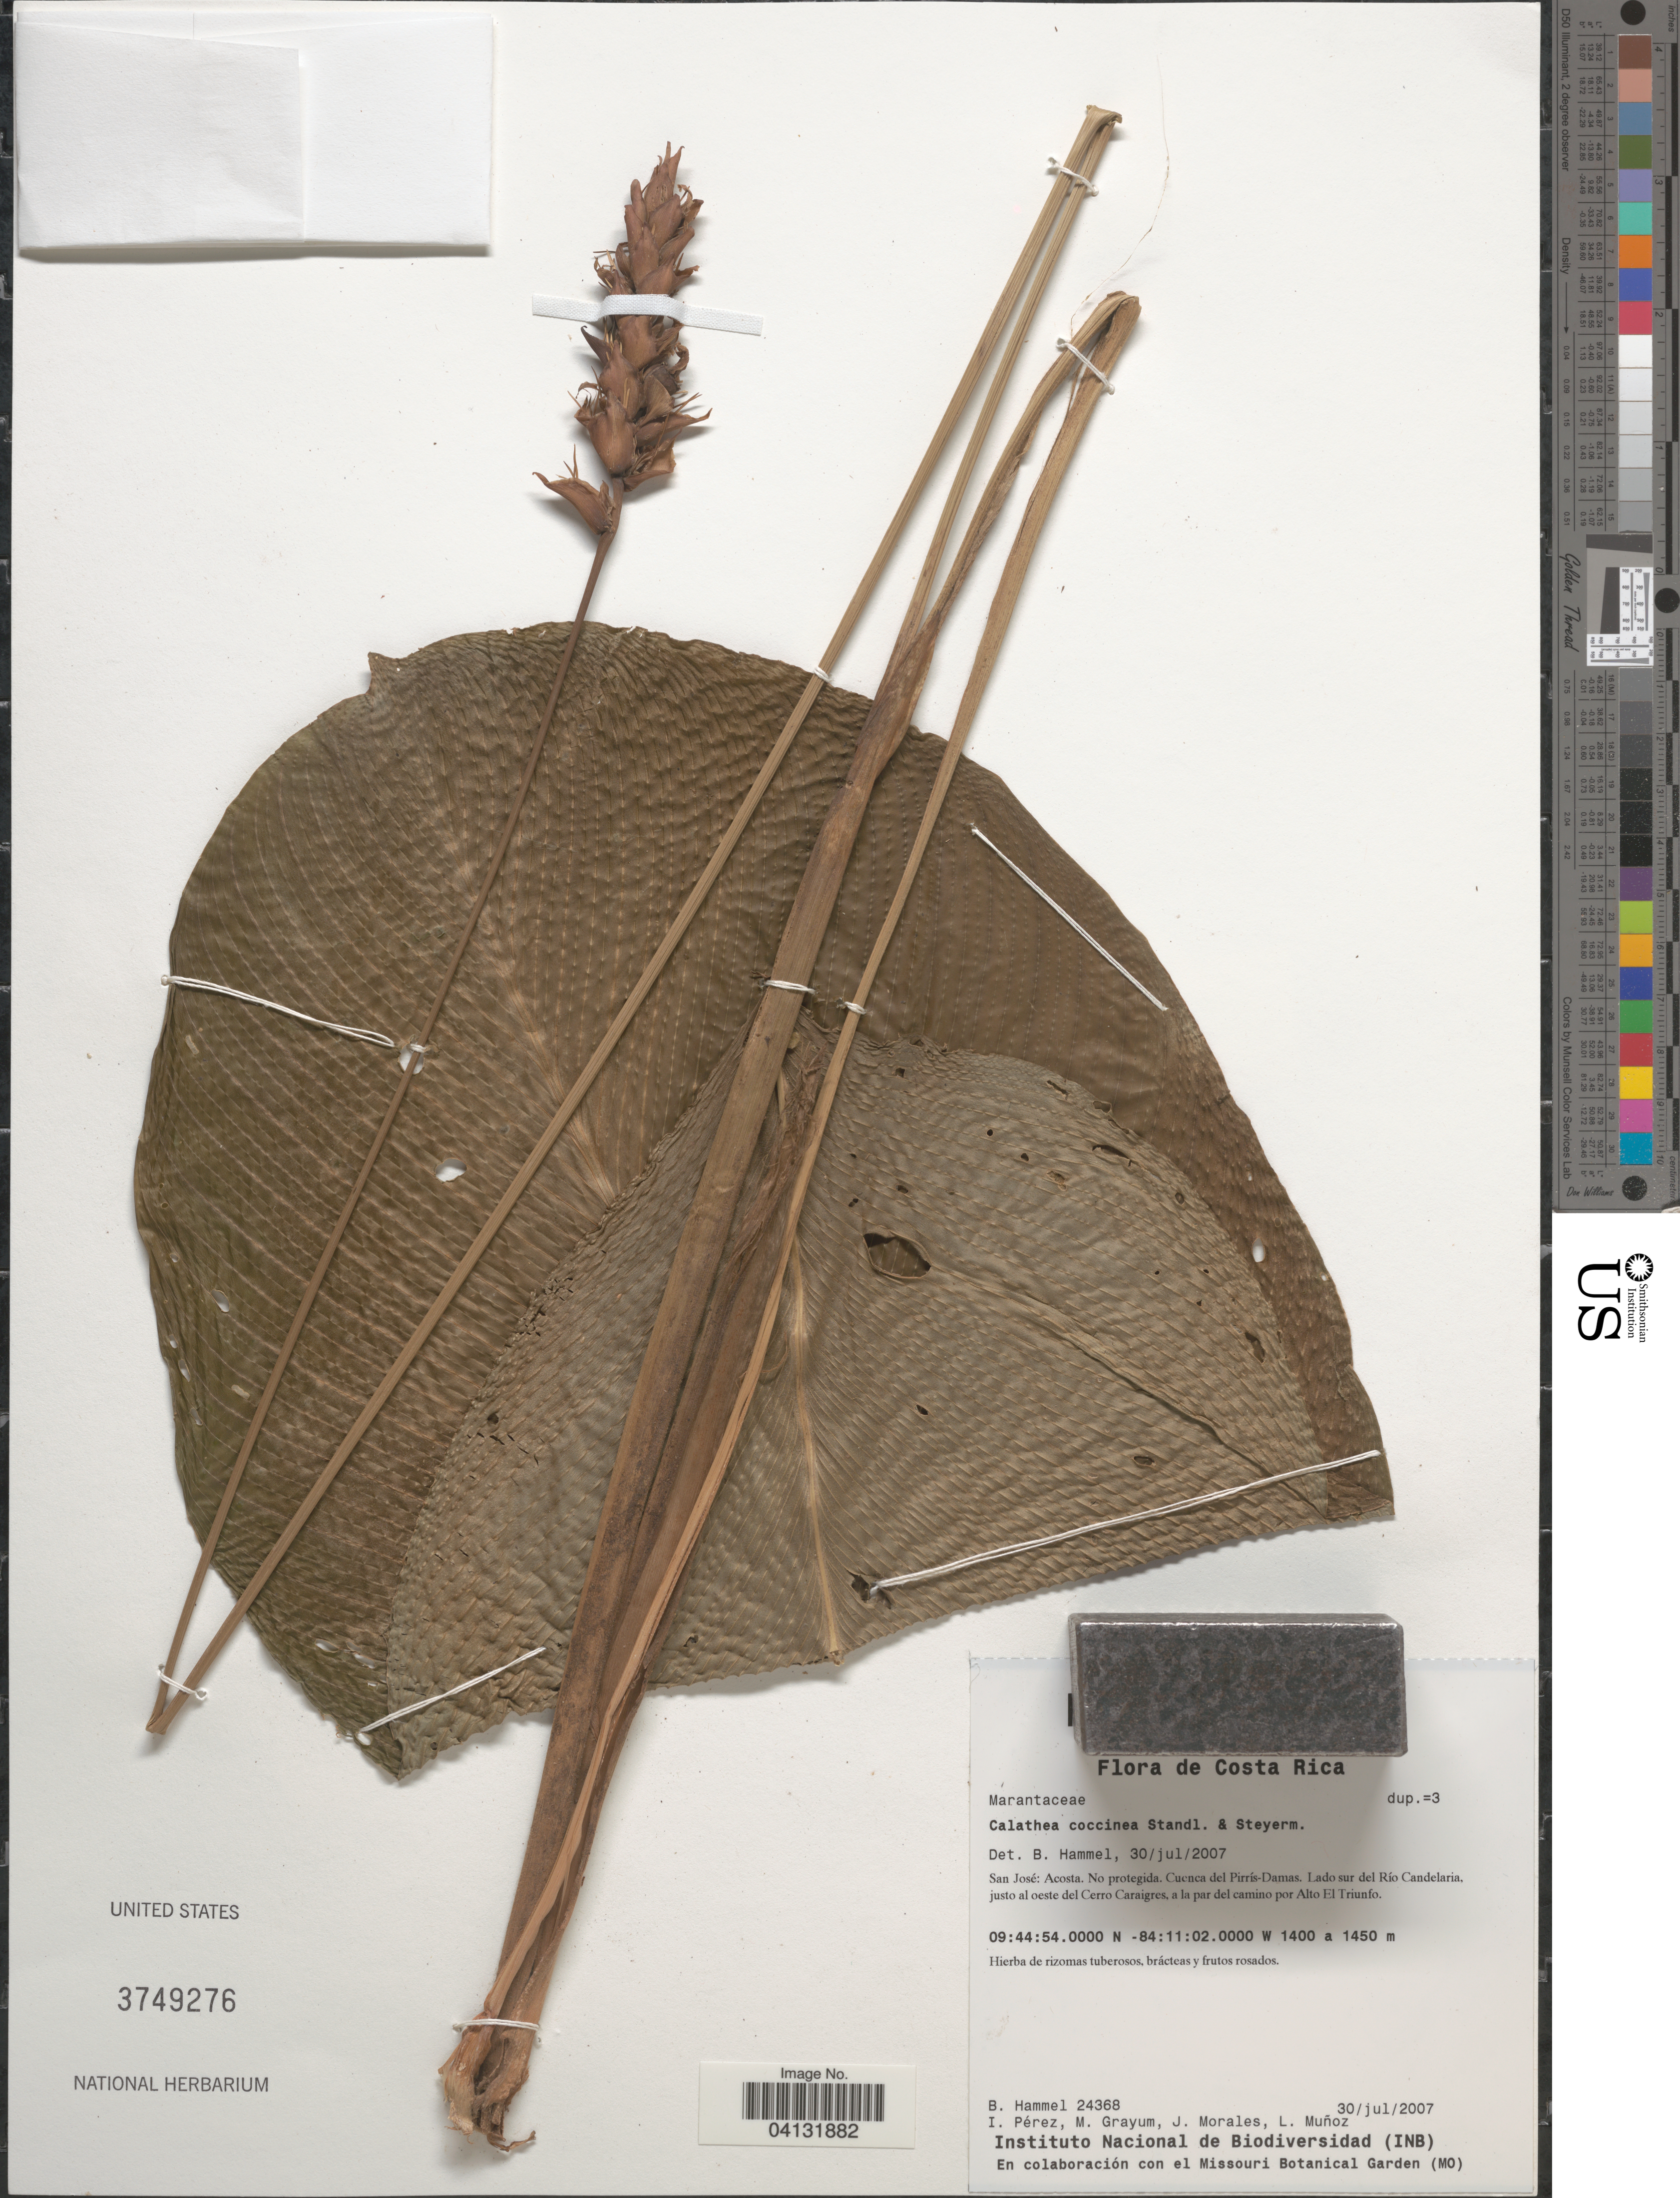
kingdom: Plantae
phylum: Tracheophyta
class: Liliopsida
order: Zingiberales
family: Marantaceae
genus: Calathea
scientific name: Calathea coccinea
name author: Standl. & Steyerm.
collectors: B. Hammel, I. Pérez, M. H. Grayum, J. Morales & L. Muñoz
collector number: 24368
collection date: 2007-07-30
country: Costa Rica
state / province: San José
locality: Acosta. No protegida. Cuenca del Pirrís-Damas. Lado sur del Río Candelaria, justo al oeste del Cerro Caraigres, a la par del camino por Alto El Triunfo.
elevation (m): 1400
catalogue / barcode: US 3749276